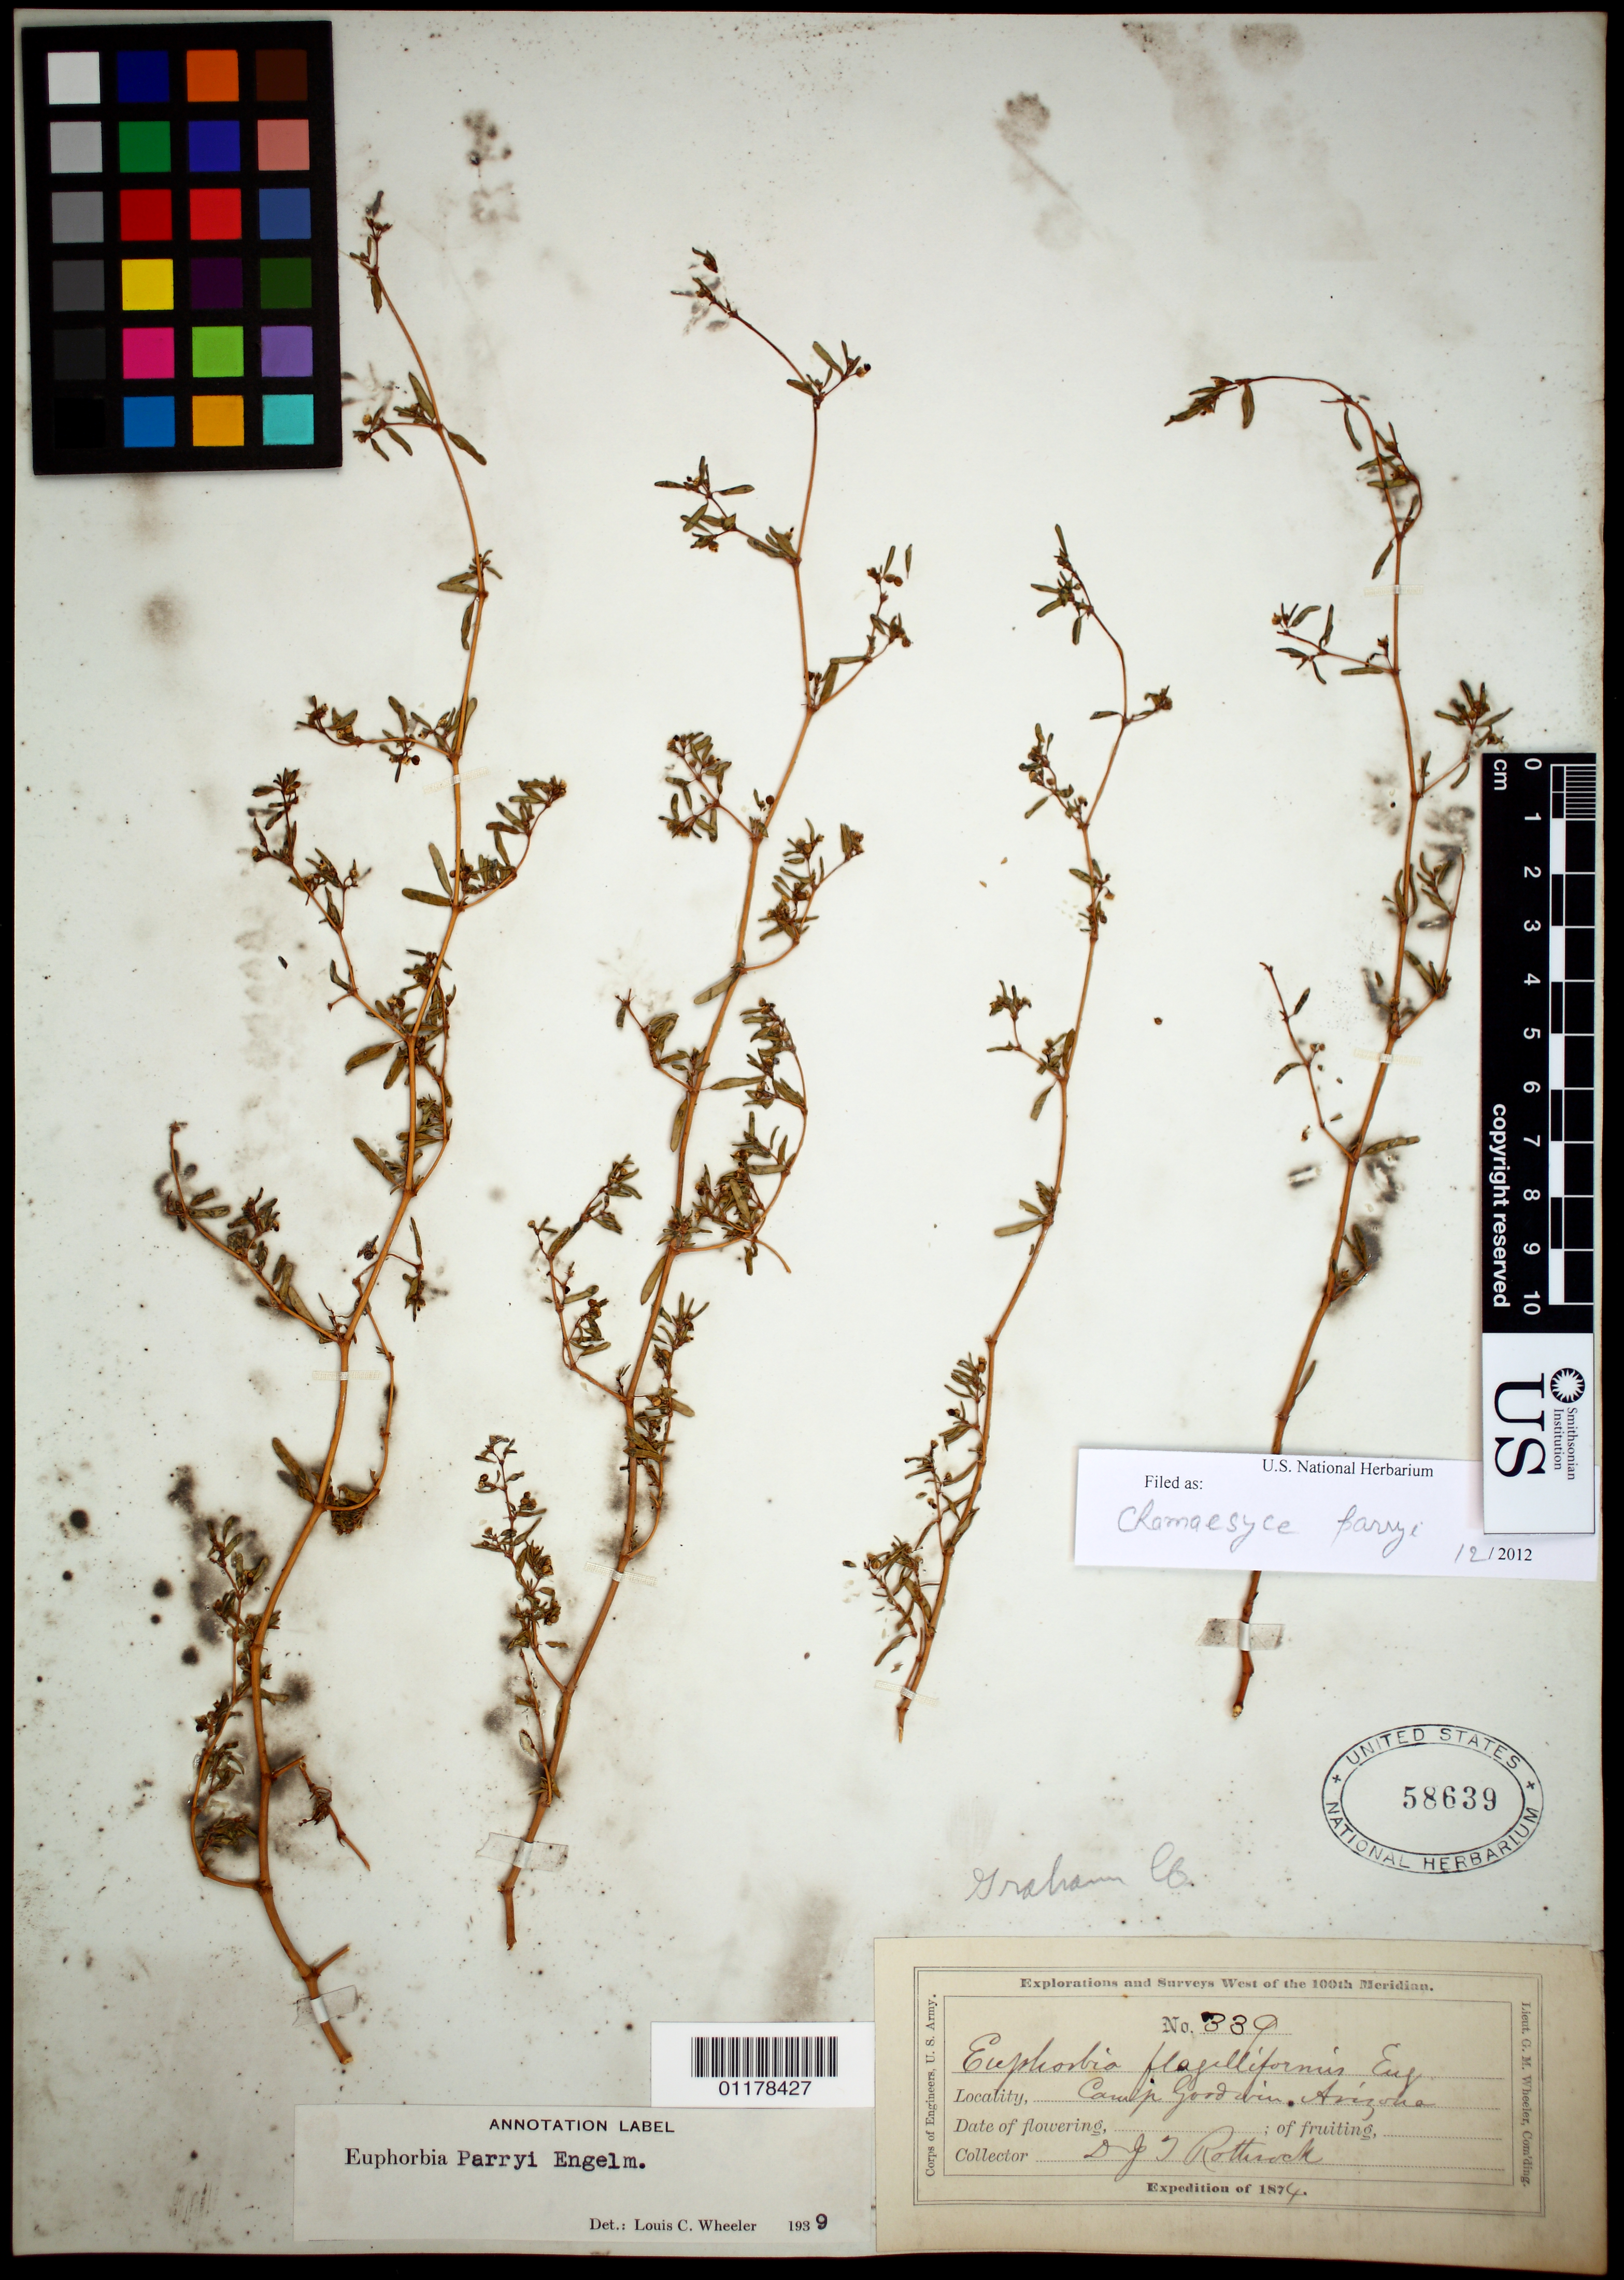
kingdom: Plantae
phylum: Tracheophyta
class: Magnoliopsida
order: Malpighiales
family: Euphorbiaceae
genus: Euphorbia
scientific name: Euphorbia parryi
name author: Engelm.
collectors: J. T. Rothrock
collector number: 339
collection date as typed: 1874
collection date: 1874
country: United States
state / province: Arizona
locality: Camp Goodwin.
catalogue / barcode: US 58639